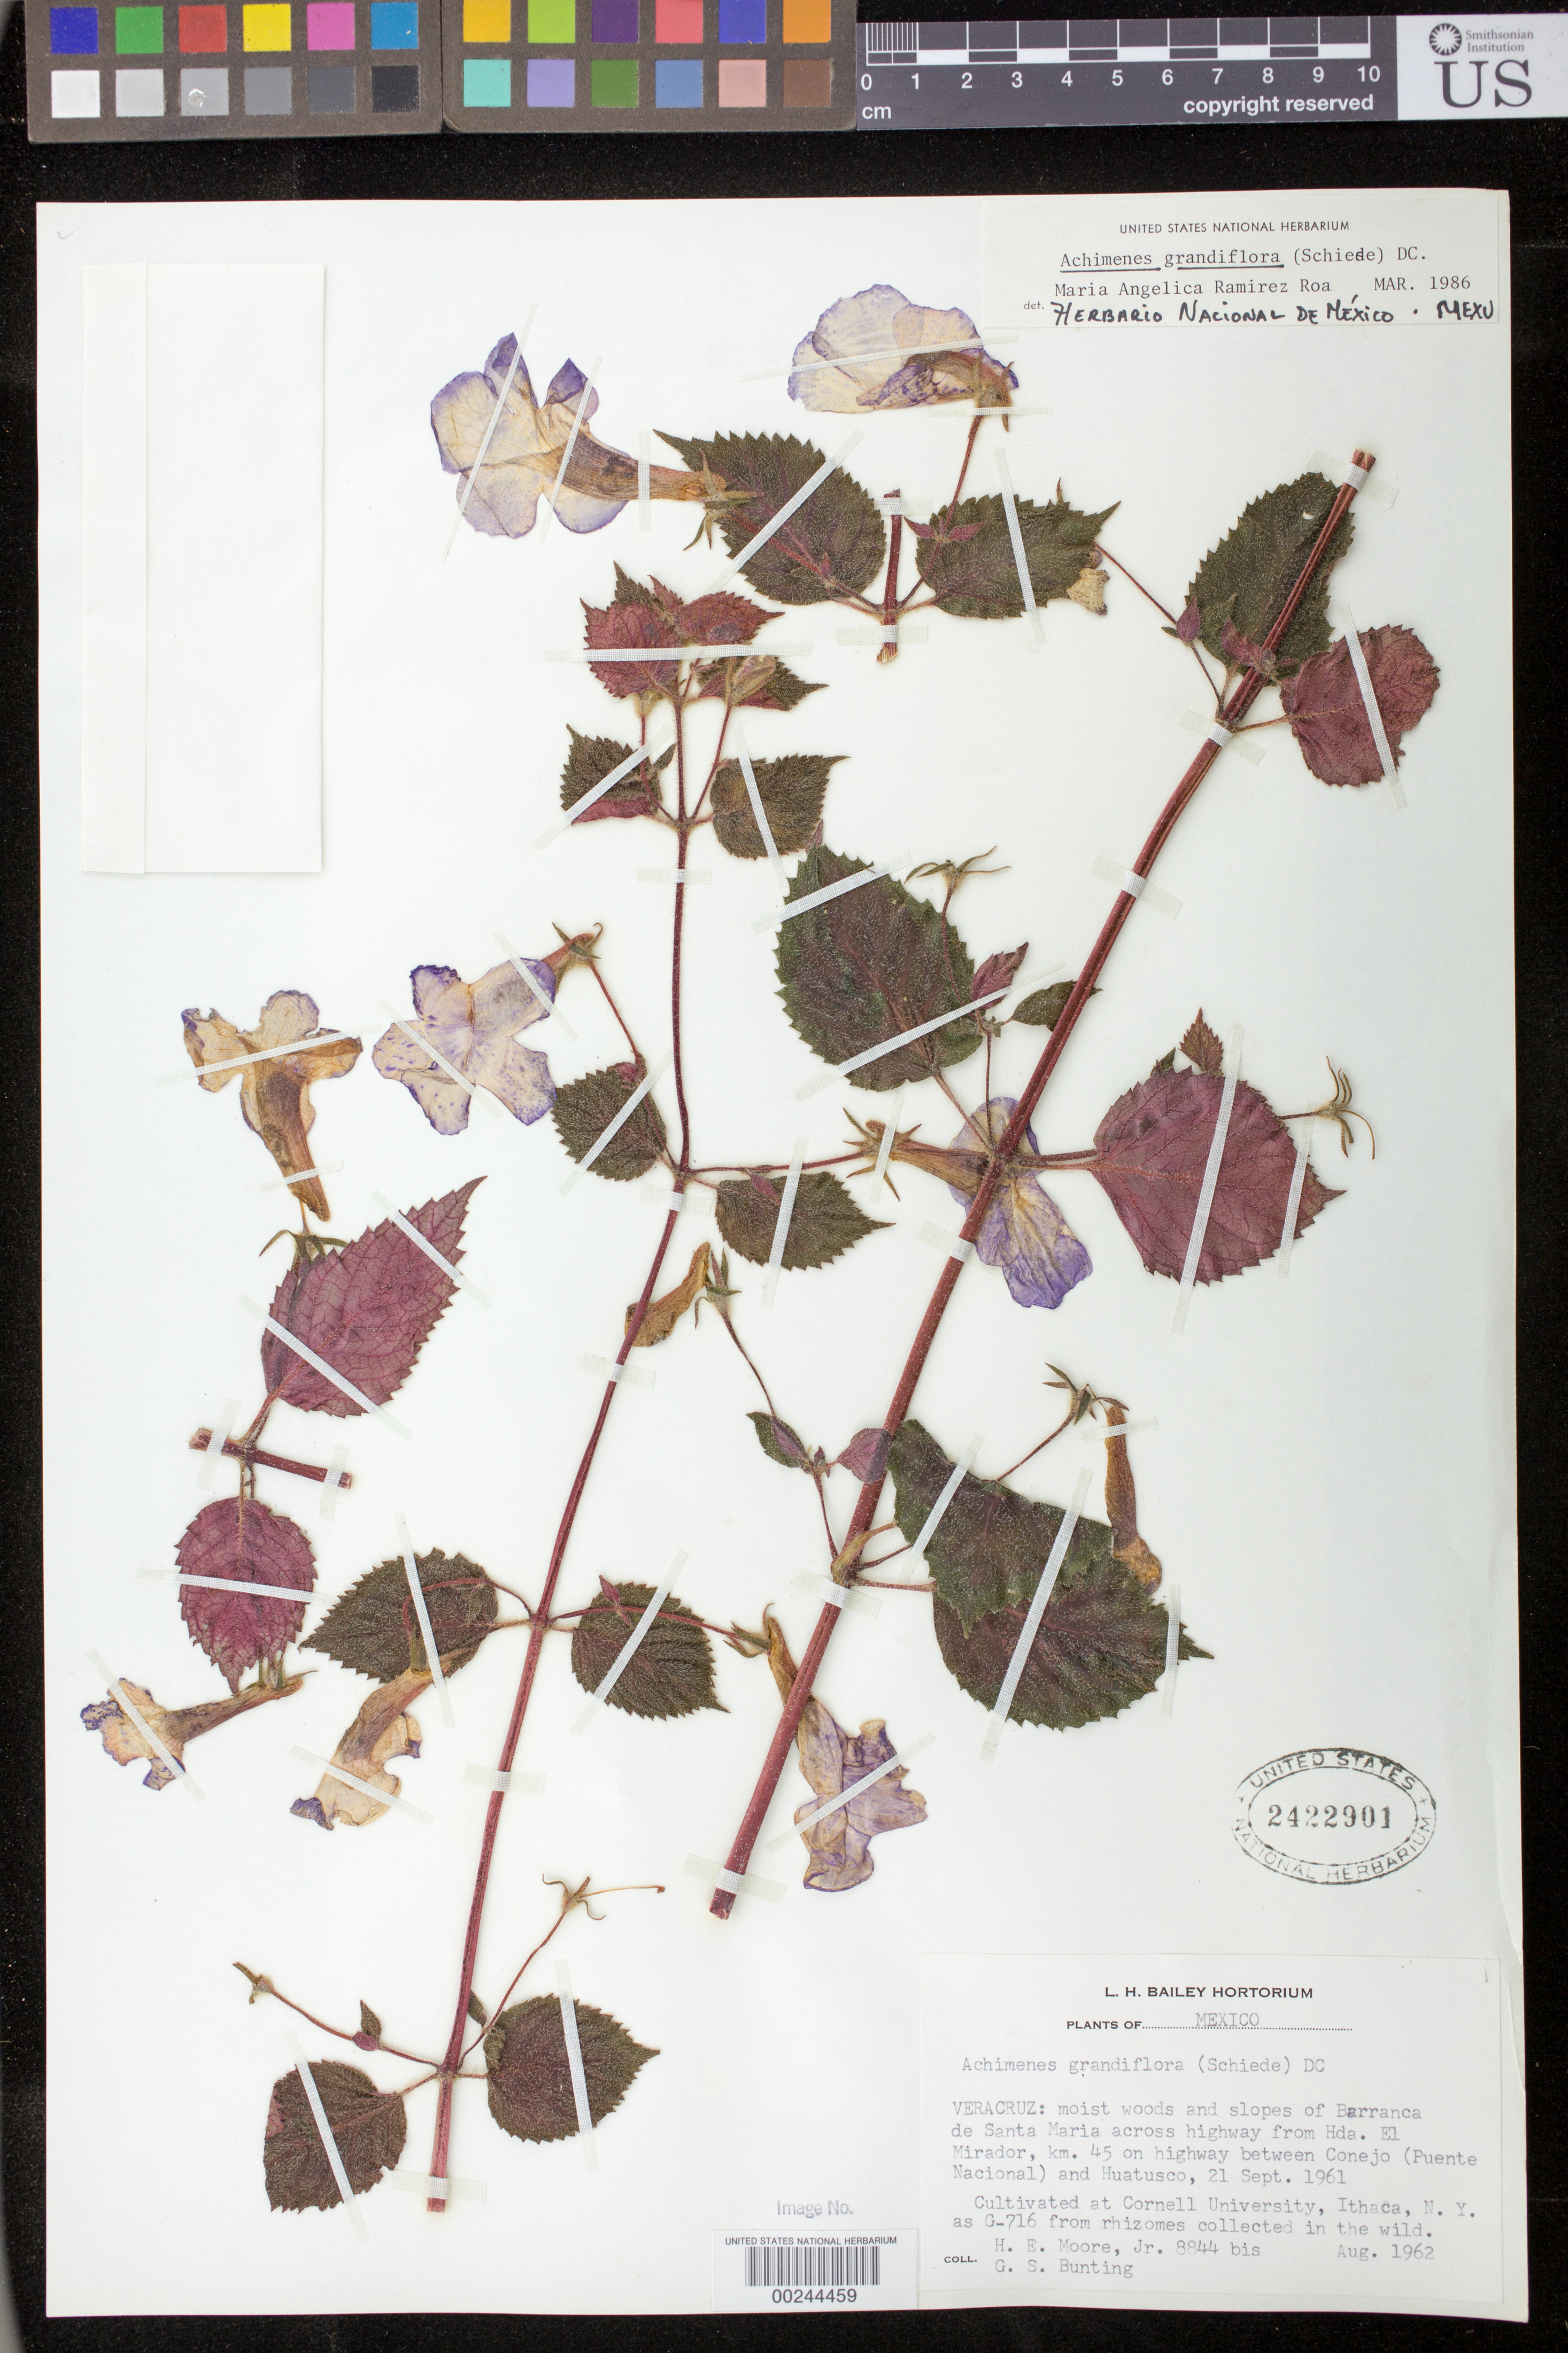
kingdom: Plantae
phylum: Tracheophyta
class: Magnoliopsida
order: Lamiales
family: Gesneriaceae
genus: Achimenes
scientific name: Achimenes grandiflora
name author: (Schiede) DC.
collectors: H. E. Moore & G. S. Bunting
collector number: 8844 bis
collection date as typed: Aug 1962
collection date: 1962-08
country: Mexico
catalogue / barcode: US 2422901